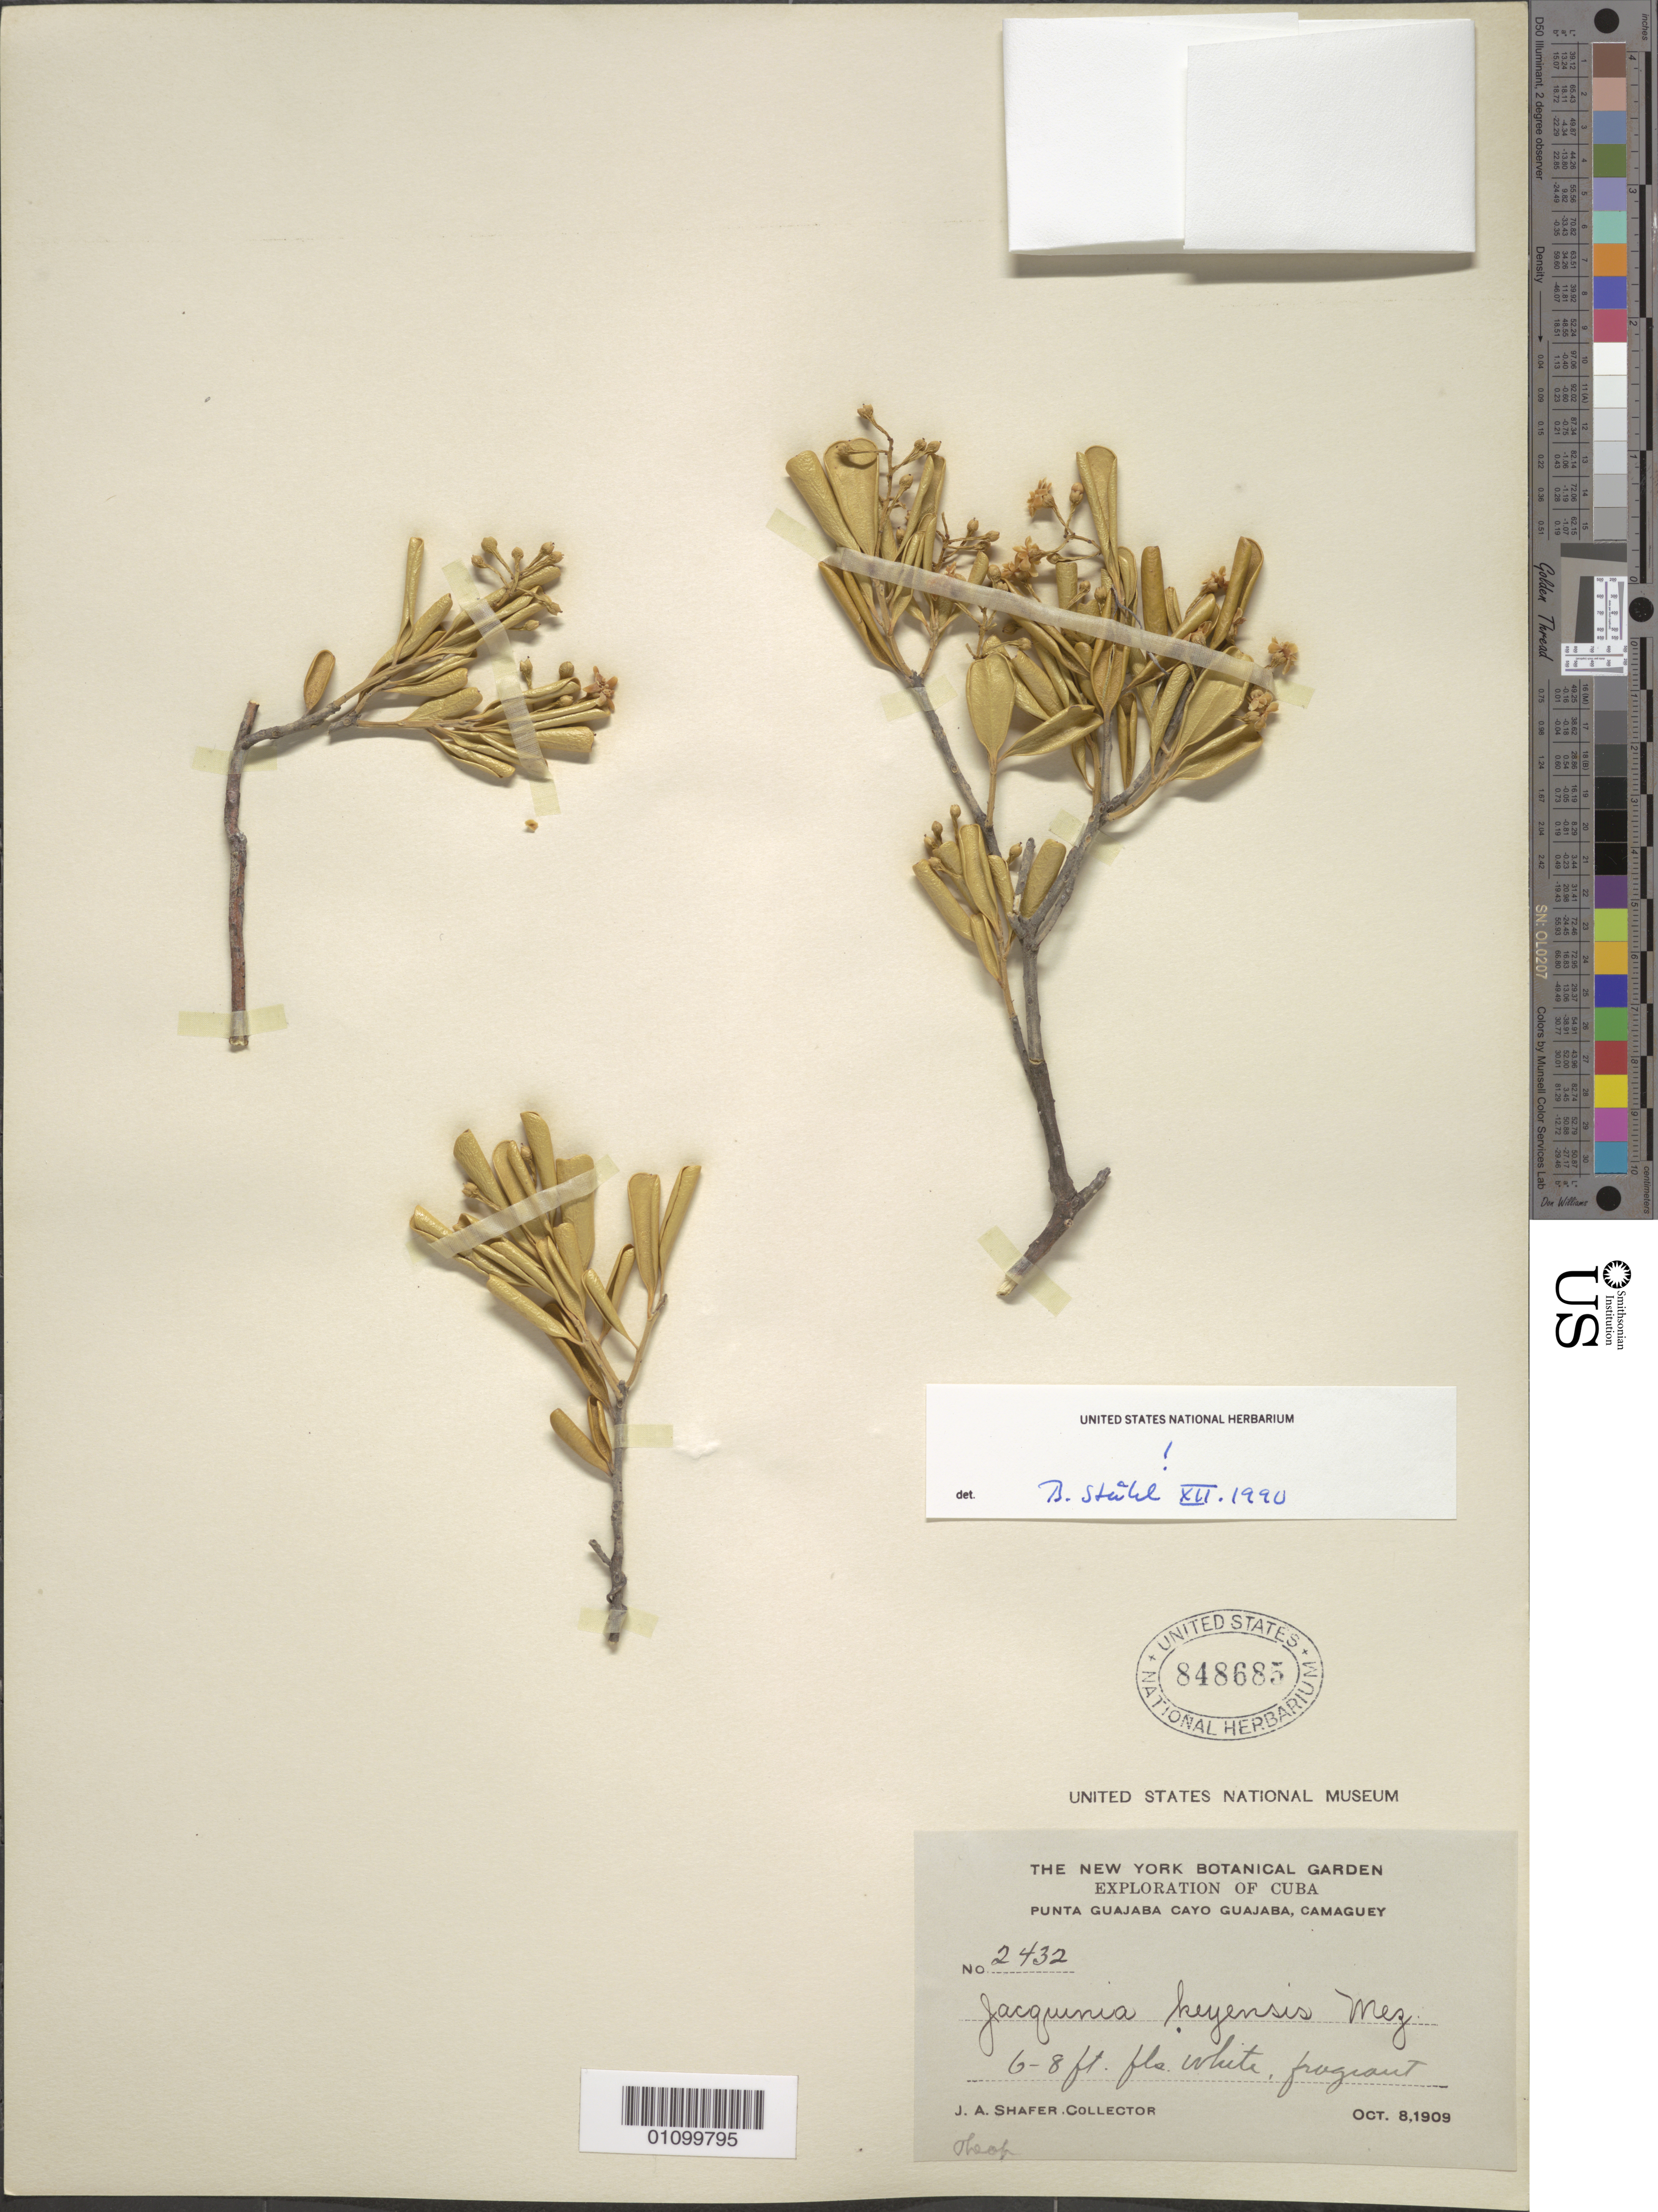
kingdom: Plantae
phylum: Tracheophyta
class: Magnoliopsida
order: Ericales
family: Primulaceae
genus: Jacquinia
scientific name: Jacquinia keyensis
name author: Mez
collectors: J. A. Shafer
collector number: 2432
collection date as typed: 08 Oct 1909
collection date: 1909-10-08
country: Cuba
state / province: Camagüey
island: Cuba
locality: Punta Guajaba Cayo Guajaba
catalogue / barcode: US 848685